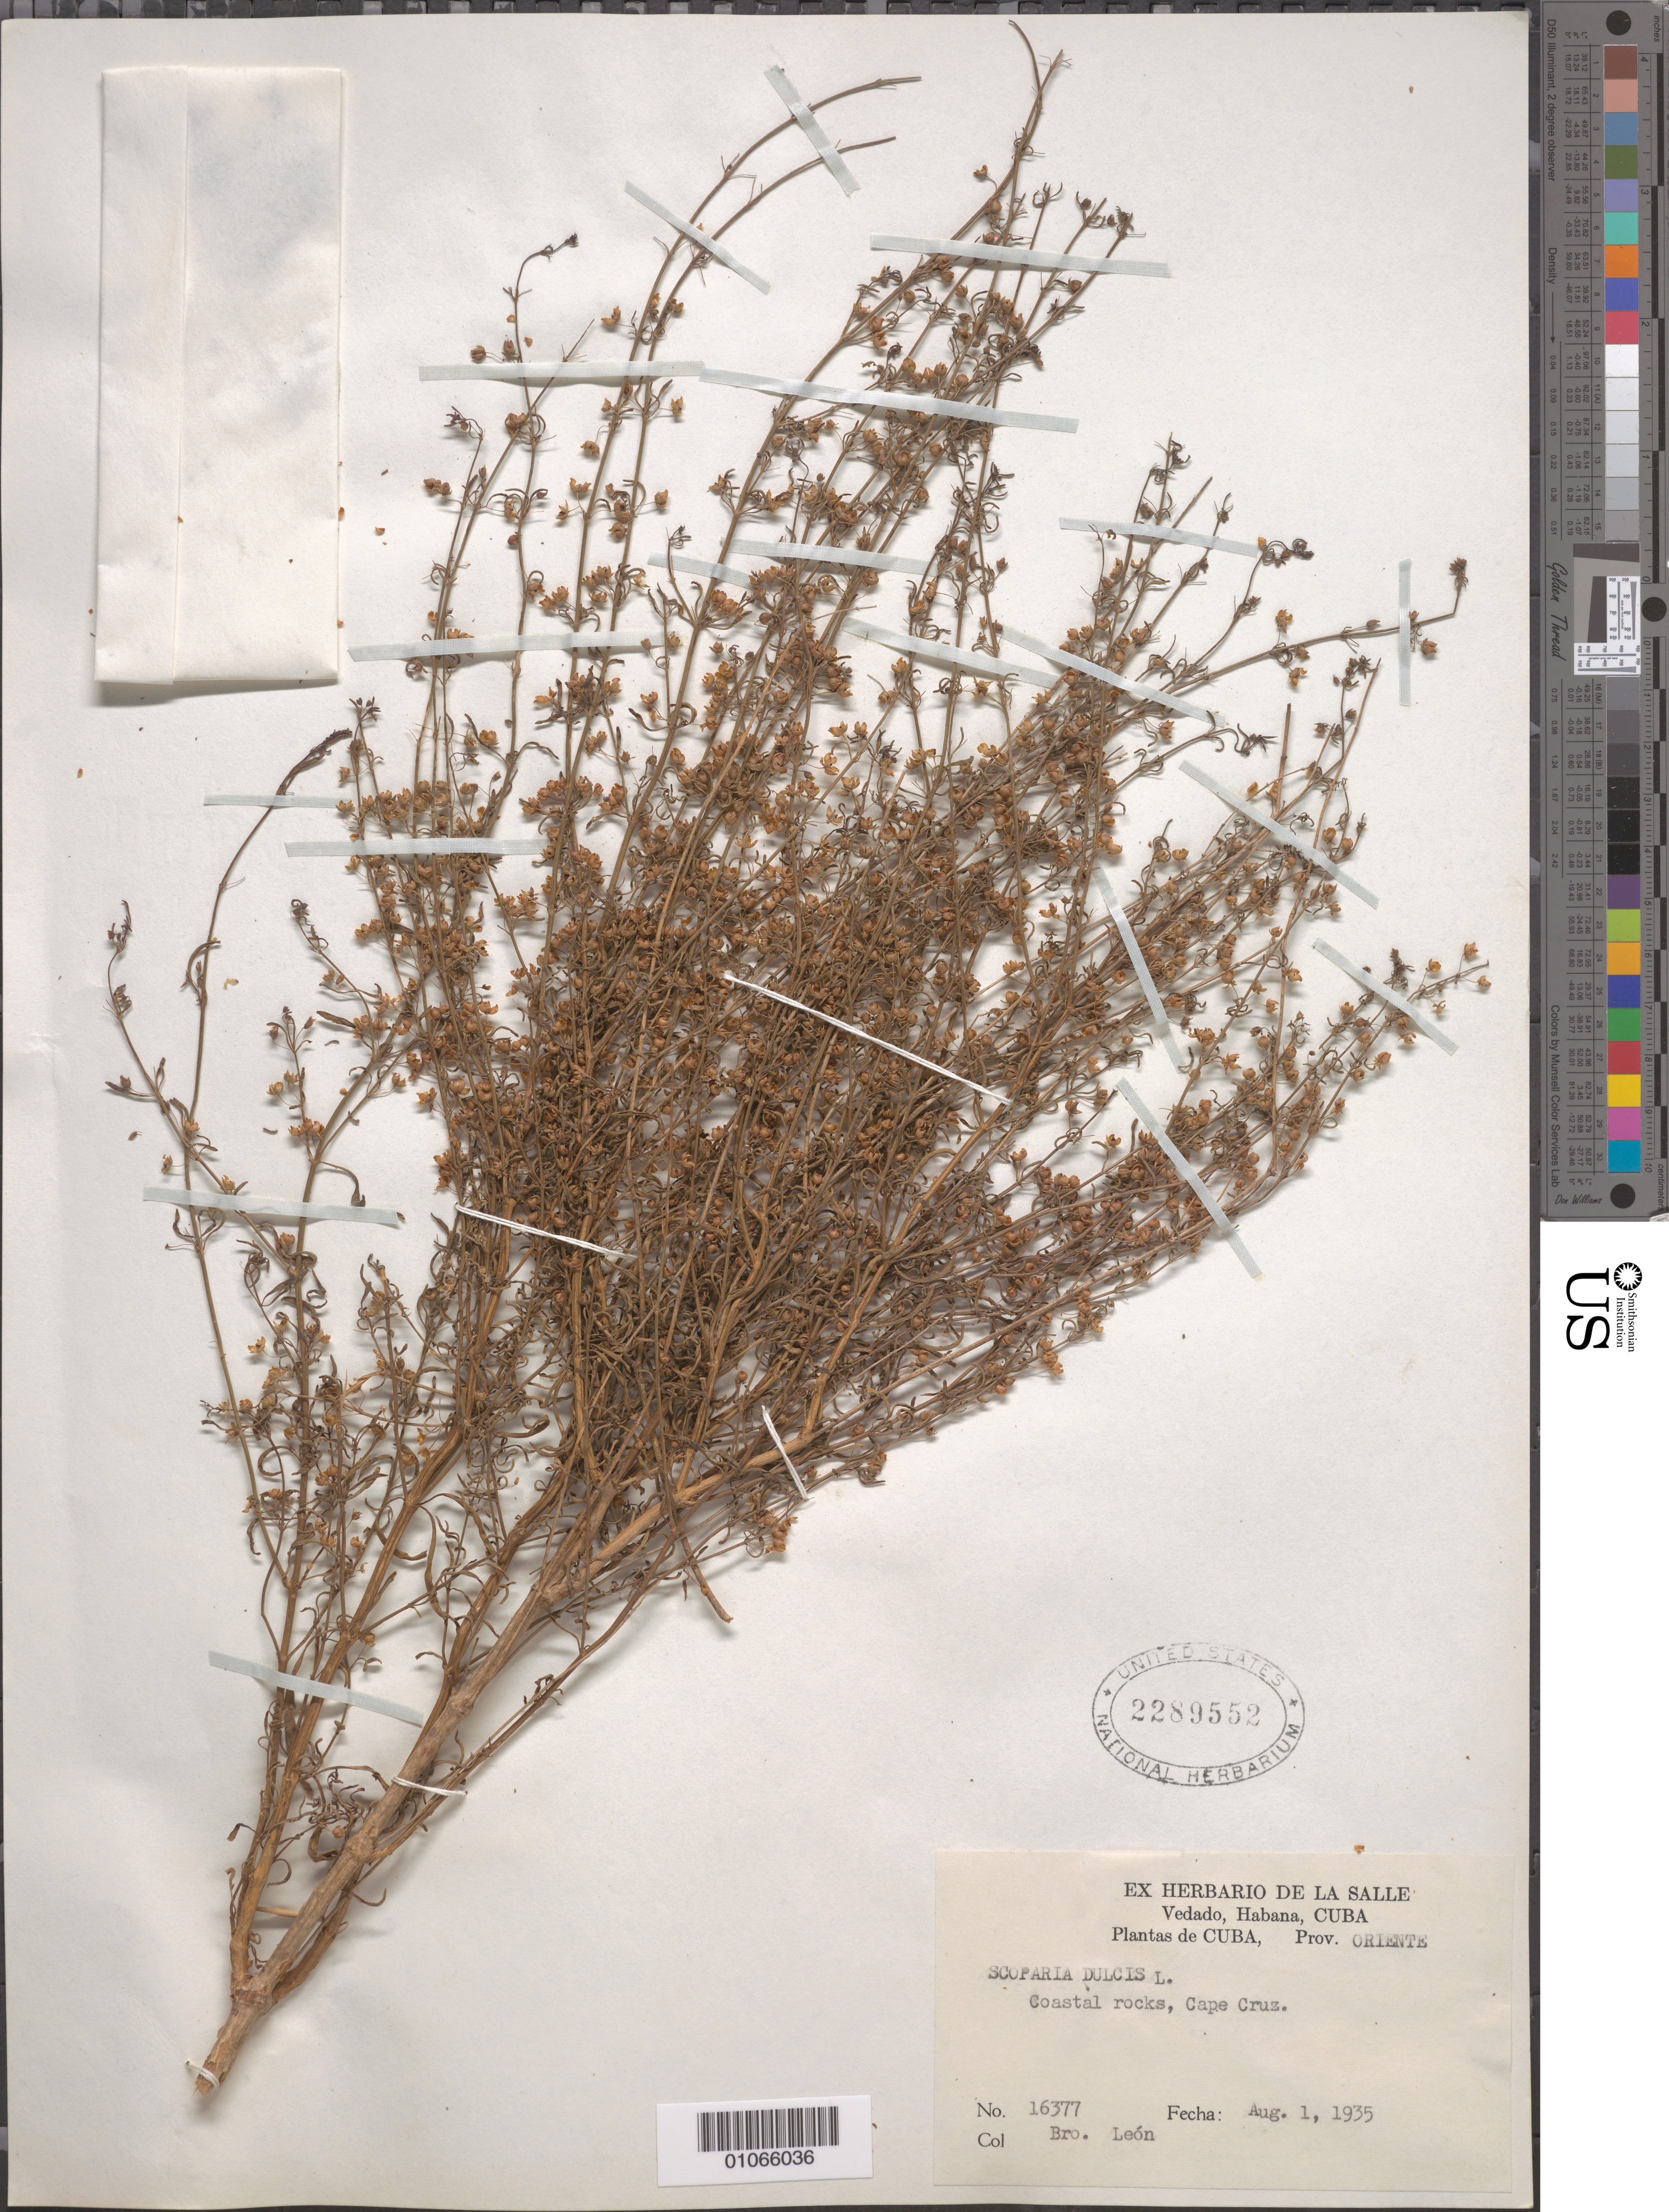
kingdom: Plantae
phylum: Tracheophyta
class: Magnoliopsida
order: Lamiales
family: Plantaginaceae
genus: Scoparia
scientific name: Scoparia dulcis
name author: L.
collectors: Bro. León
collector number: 16377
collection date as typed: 01 Aug 1935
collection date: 1935-08-01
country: Cuba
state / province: Oriente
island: Cuba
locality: Coastal rocks, Cape Cruz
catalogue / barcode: US 2289552